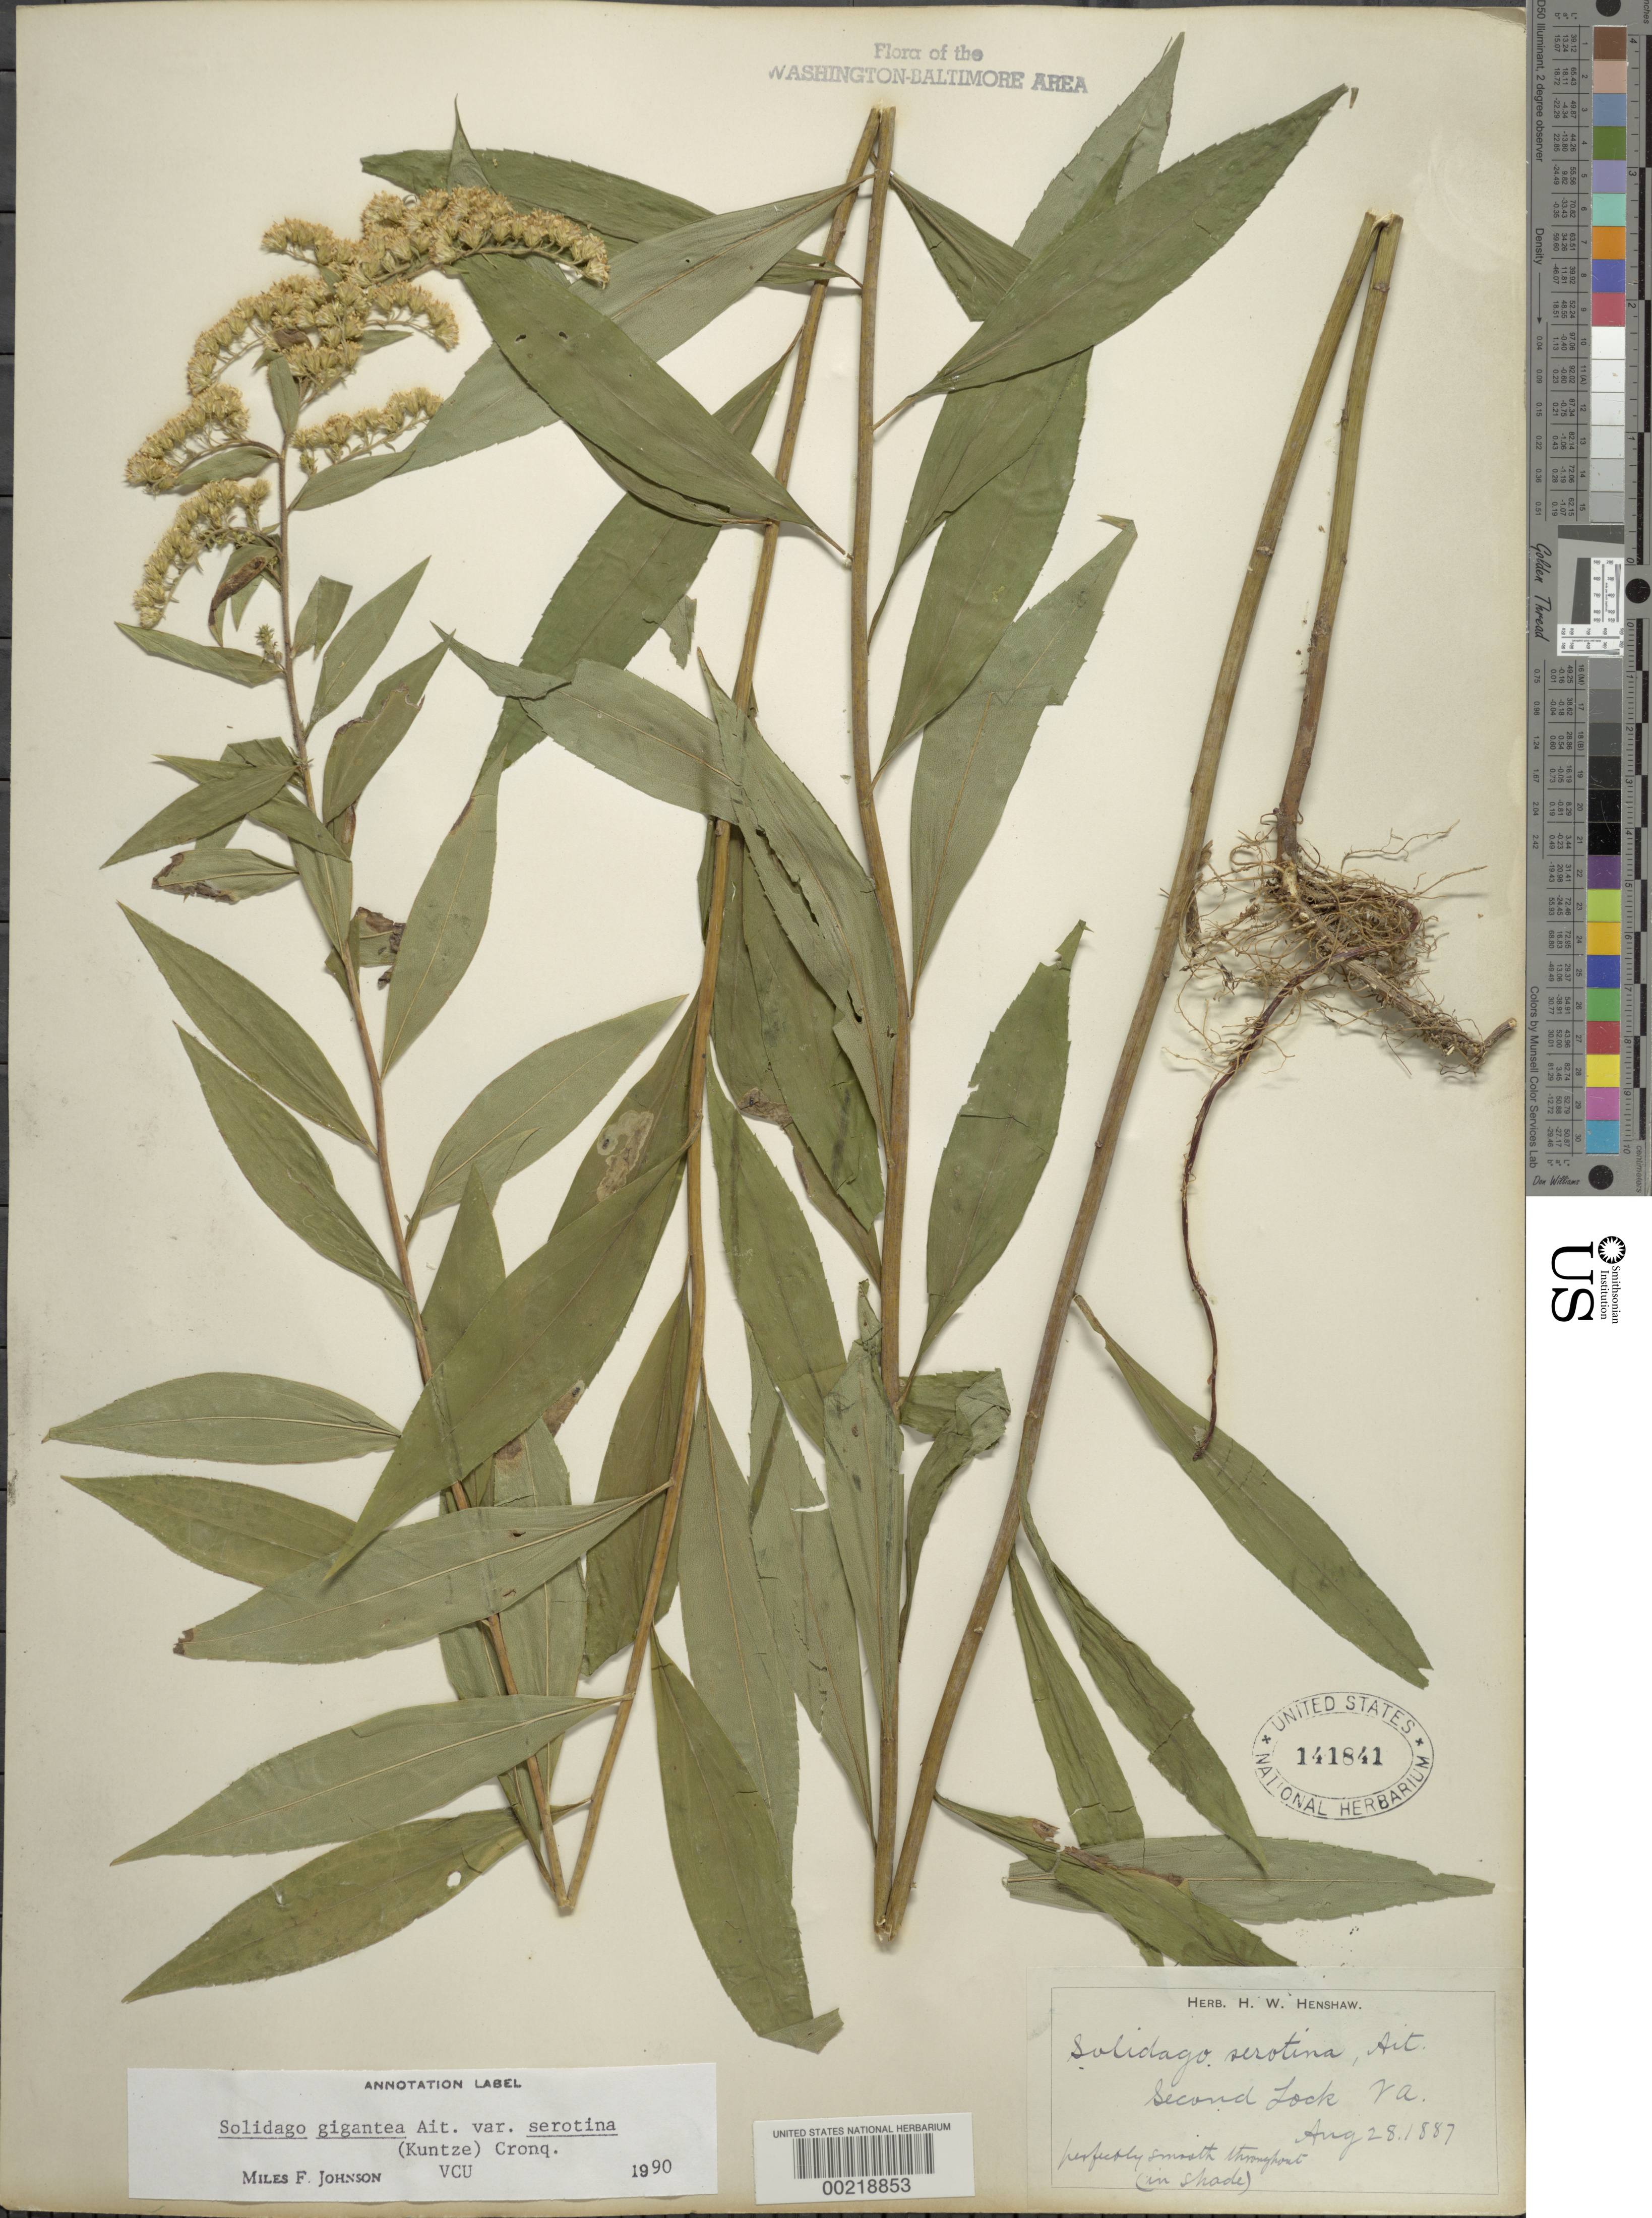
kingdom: Plantae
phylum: Tracheophyta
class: Magnoliopsida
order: Asterales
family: Asteraceae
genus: Solidago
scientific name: Solidago gigantea var. serotina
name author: Fernald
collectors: H. Henshaw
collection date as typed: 28 Aug 1887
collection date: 1887-08-28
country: United States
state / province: Virginia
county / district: Fairfax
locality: Second Lock C. & O. Canal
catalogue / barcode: US 141841